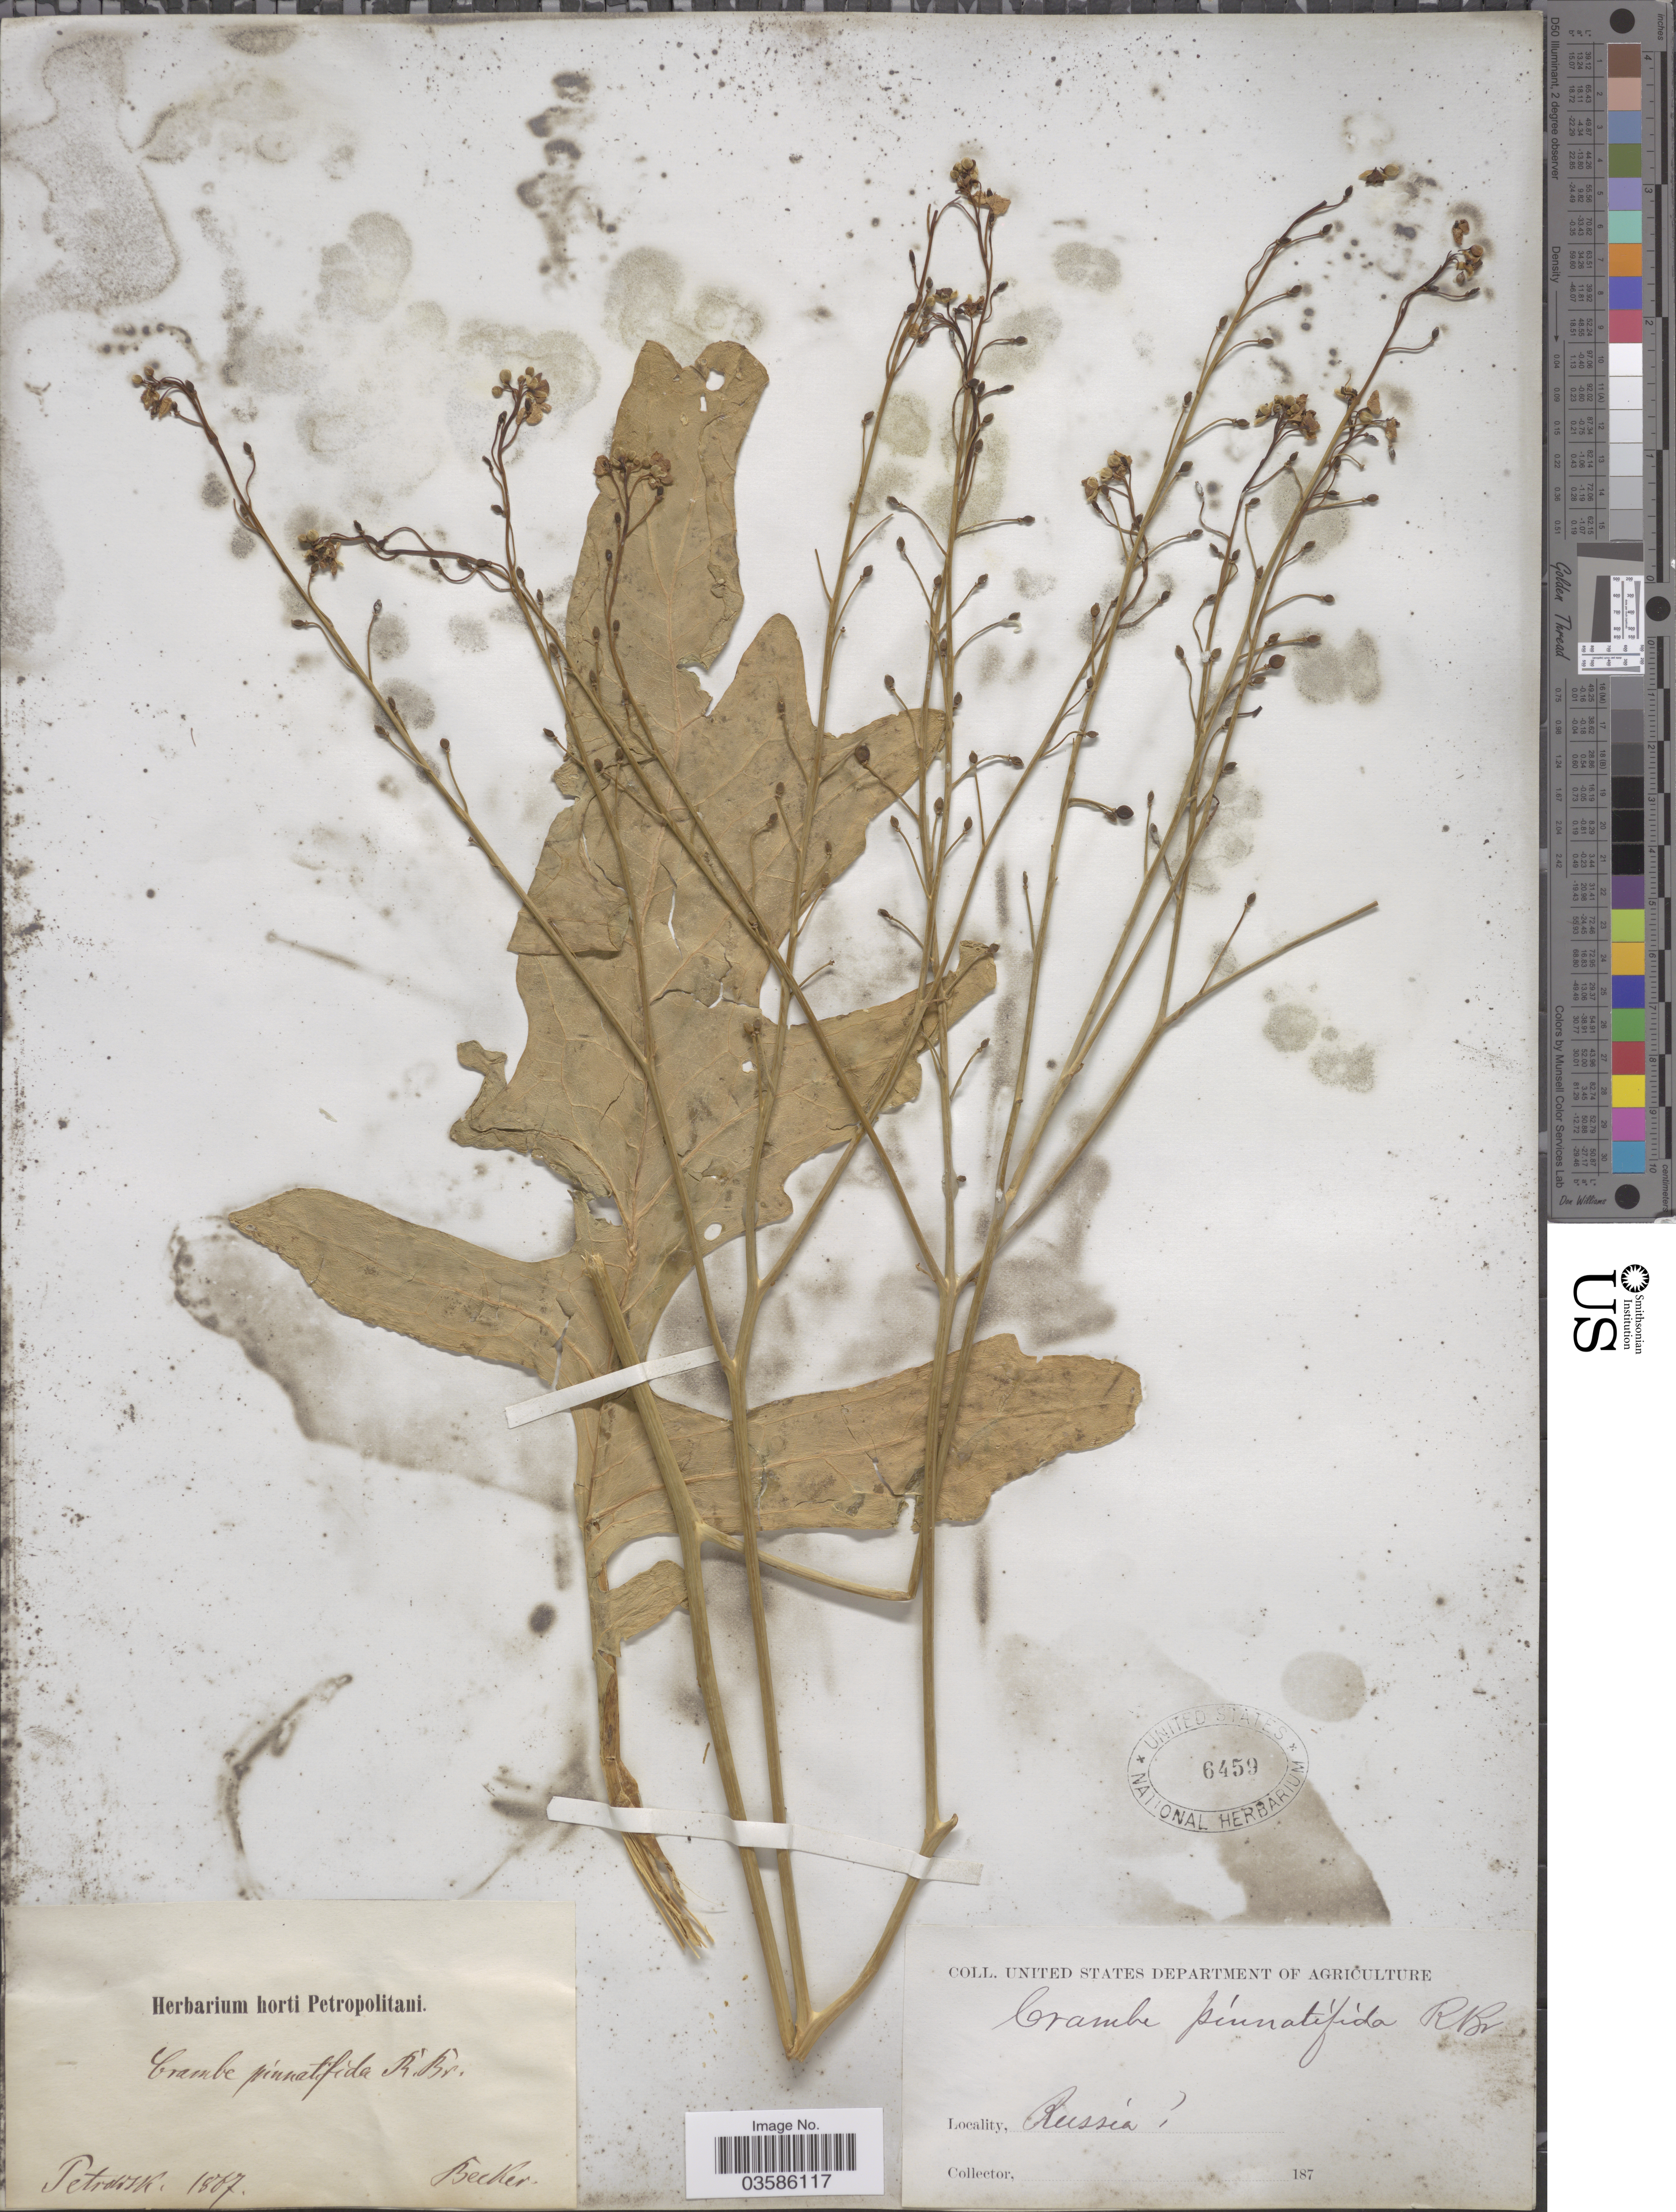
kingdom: Plantae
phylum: Tracheophyta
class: Magnoliopsida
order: Brassicales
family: Brassicaceae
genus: Crambe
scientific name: Crambe pinnatifida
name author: W.T. Aiton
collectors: -. Becker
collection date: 1867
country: Russian Federation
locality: Petrovsk. Russia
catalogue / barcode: US 6459